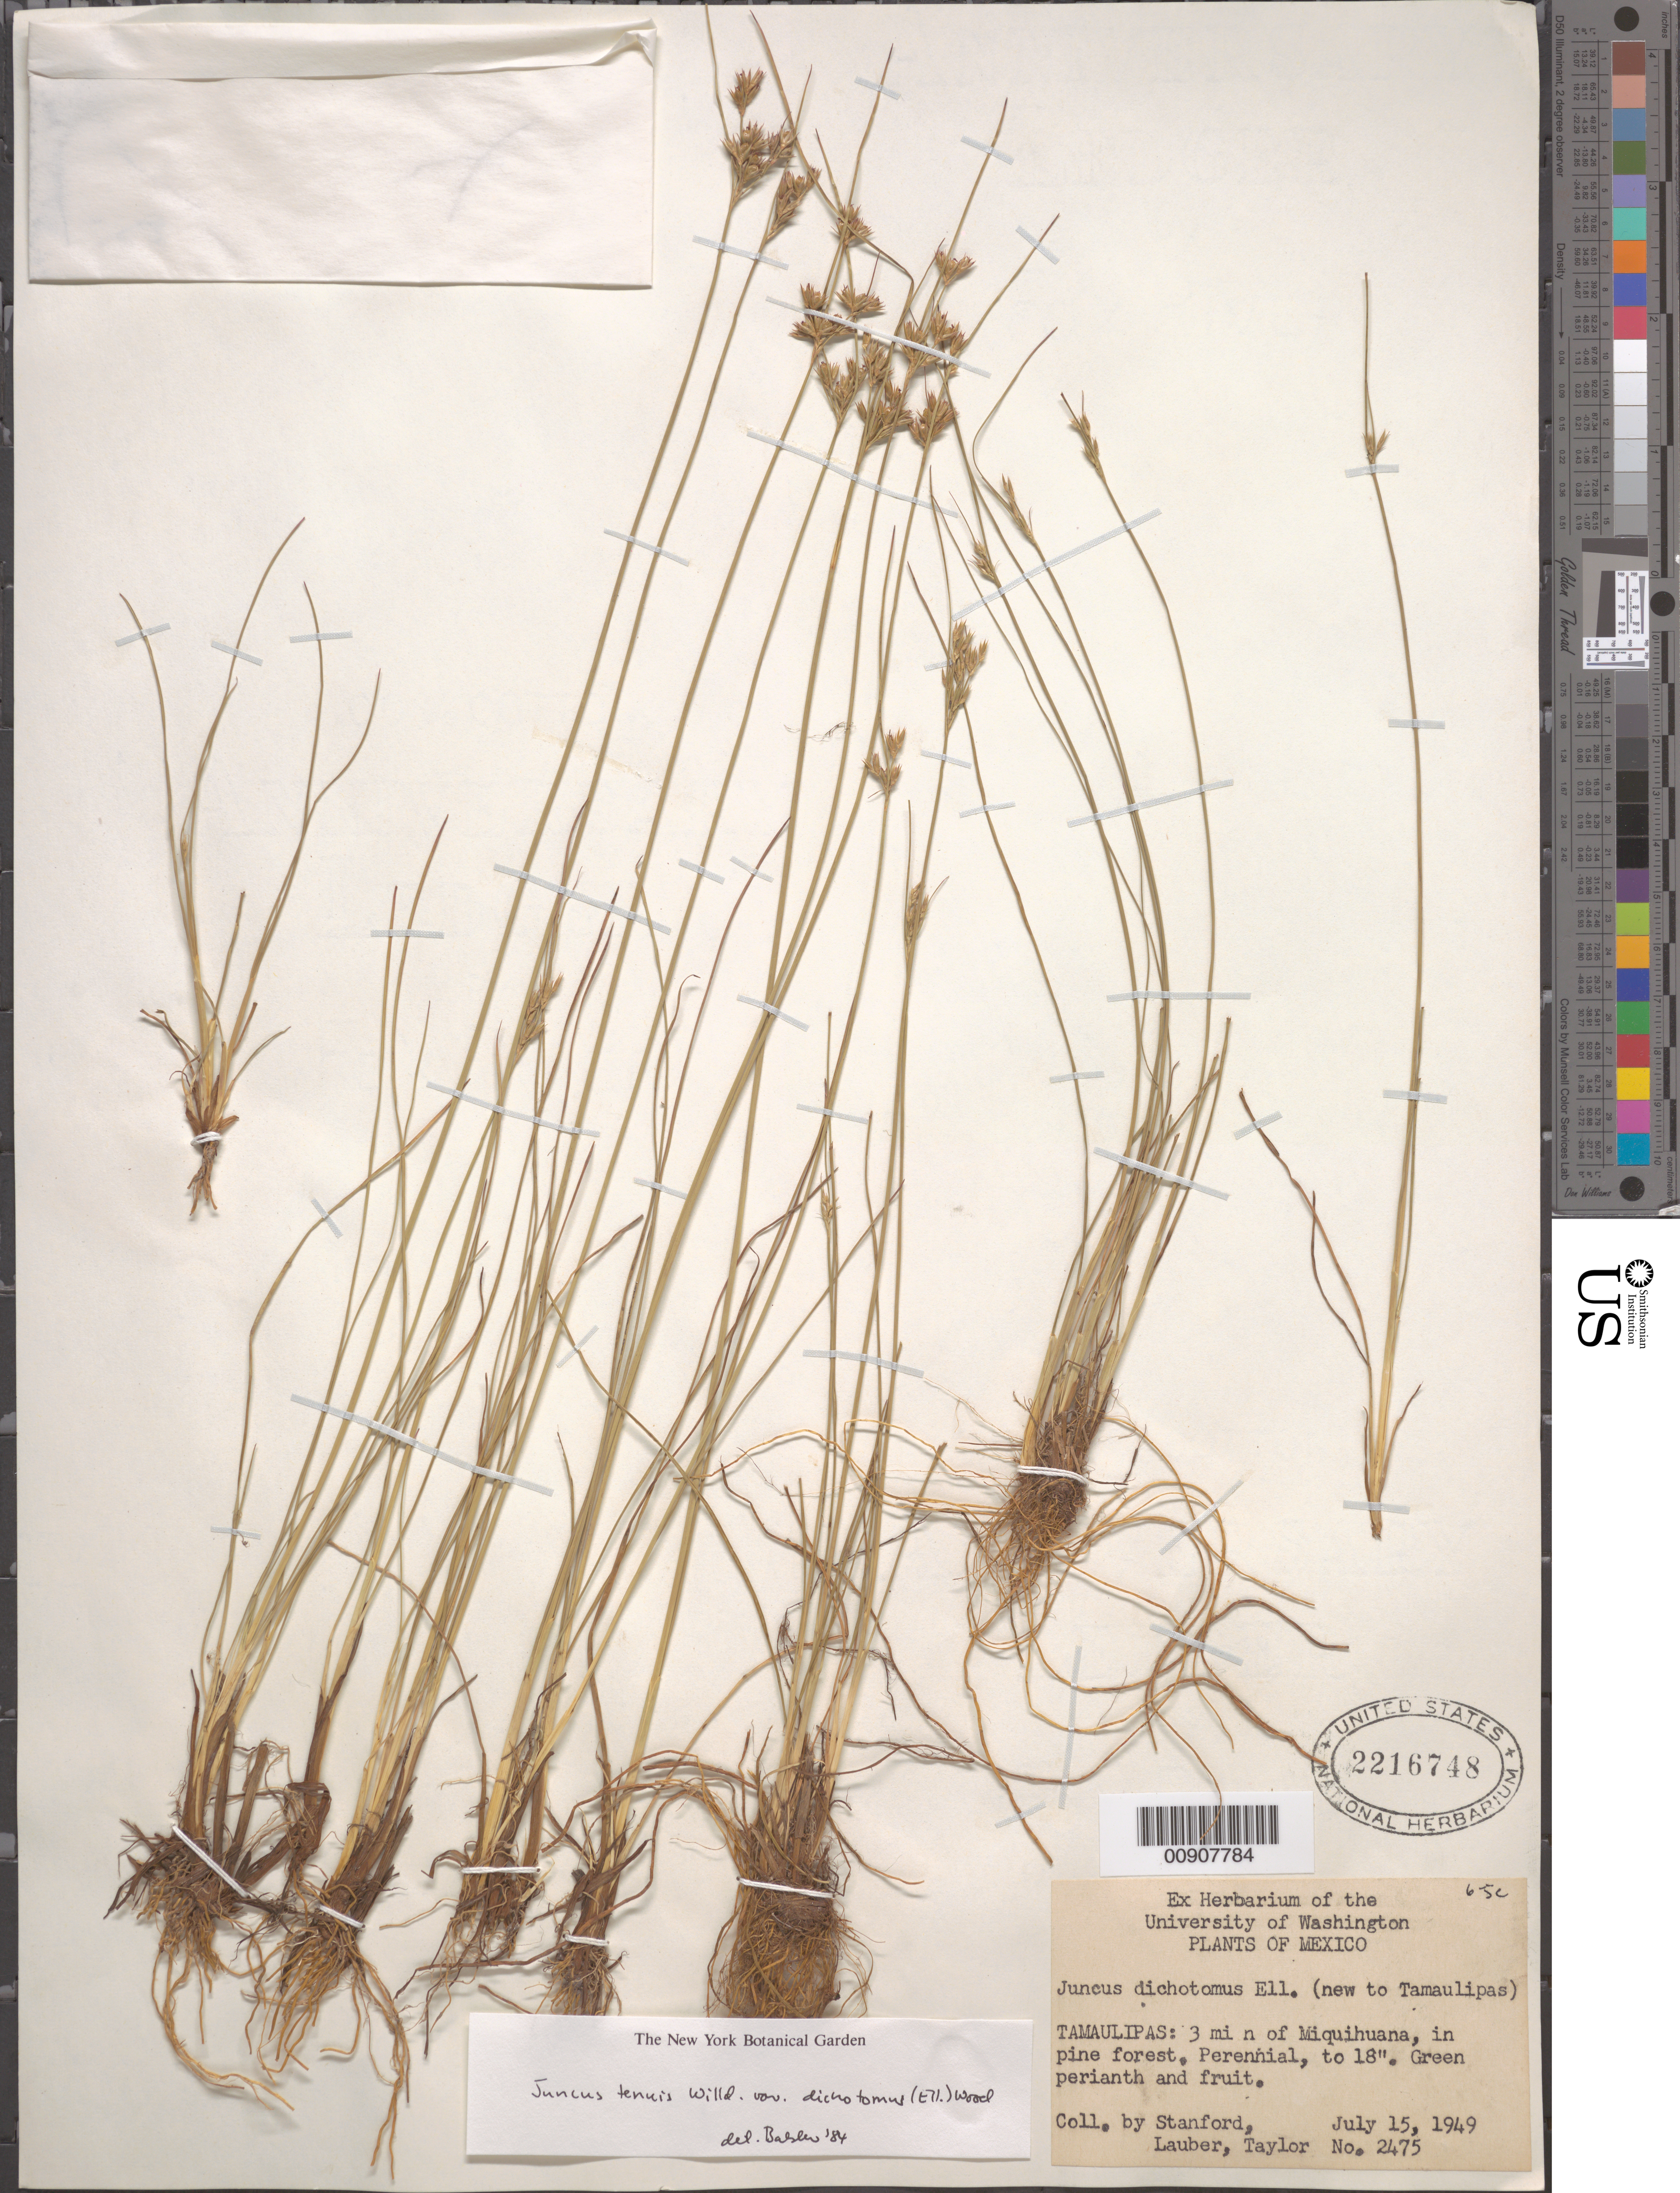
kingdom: Plantae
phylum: Tracheophyta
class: Liliopsida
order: Poales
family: Juncaceae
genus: Juncus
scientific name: Juncus tenuis var. dichotomus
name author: (Elliott) Alph. Wood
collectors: -. Stanford, Lauber, -- & -- Taylor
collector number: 2475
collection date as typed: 15 Jul 1949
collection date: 1949-07-15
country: Mexico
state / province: Tamaulipas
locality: Tamaulipas, 3 mi N of Miquihuana.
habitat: In pine forest.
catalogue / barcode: US 2216748